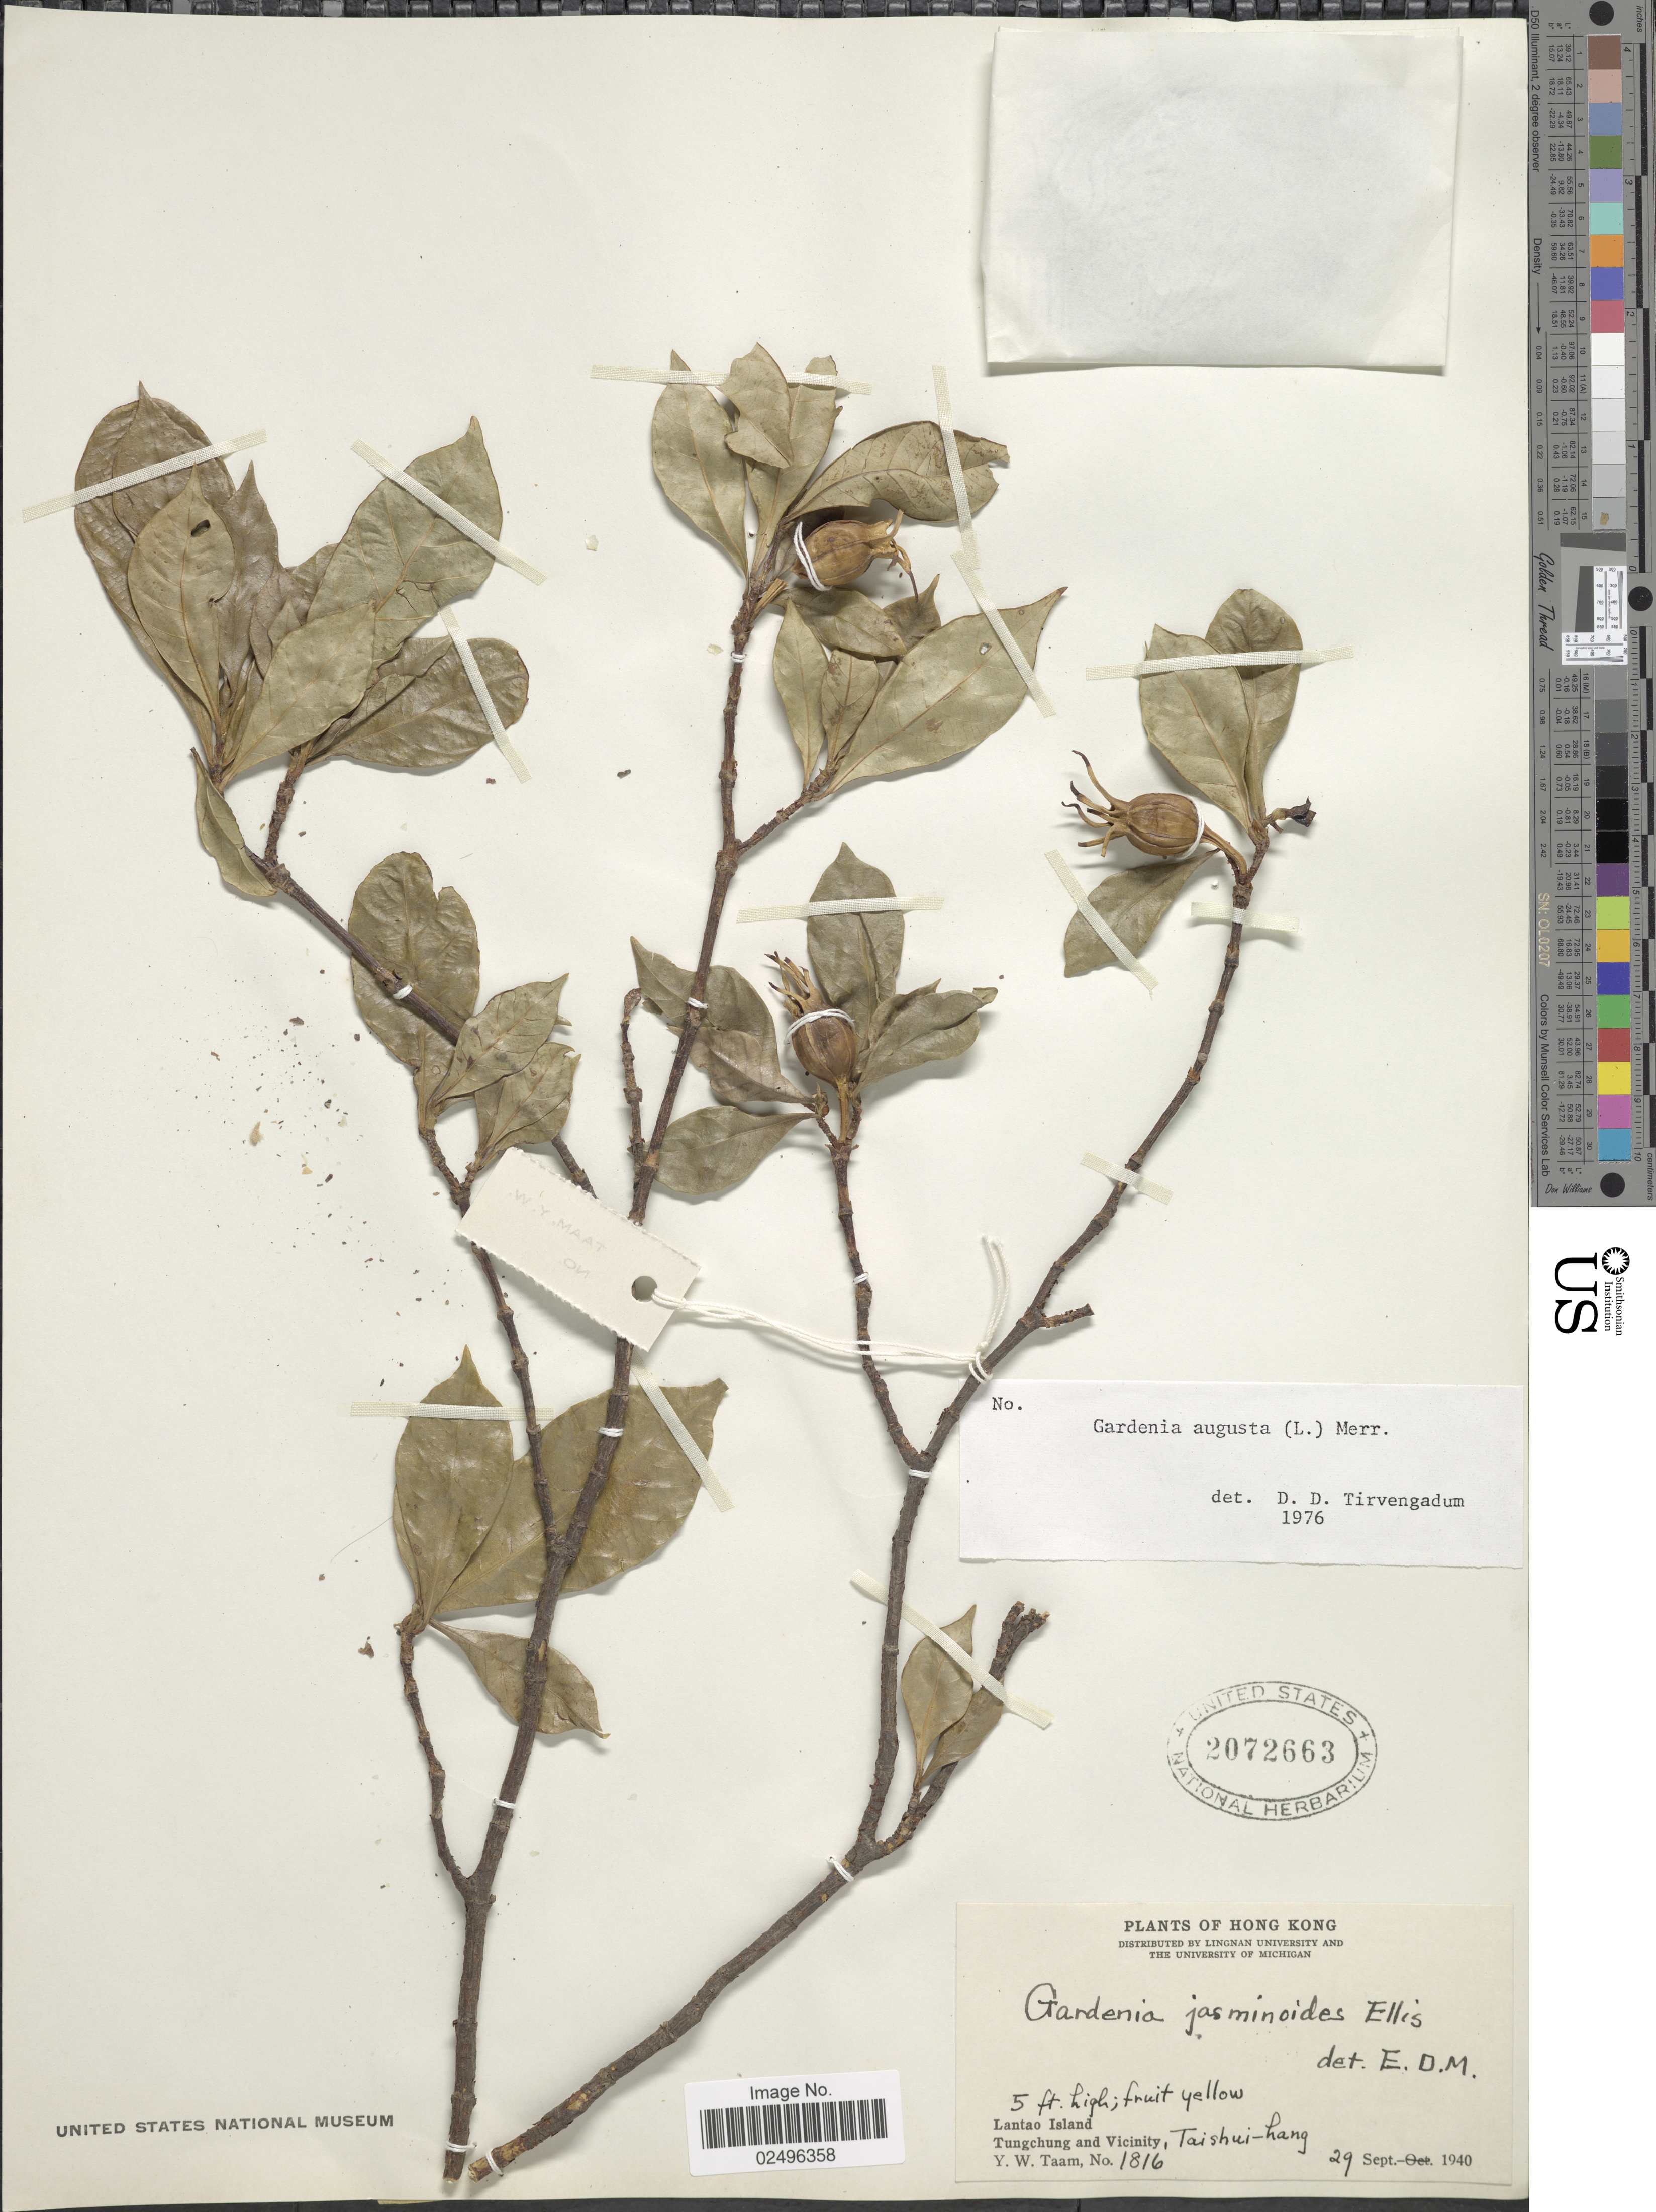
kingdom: Plantae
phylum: Tracheophyta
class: Magnoliopsida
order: Gentianales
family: Rubiaceae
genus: Gardenia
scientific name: Gardenia augusta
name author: (L.) Merr.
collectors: Y. W. Taam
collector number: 1816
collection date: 1940-09-29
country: China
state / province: Hong Kong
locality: Lantao Island. Tungchung and Vicinity, Taishui-hang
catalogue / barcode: US 2072663